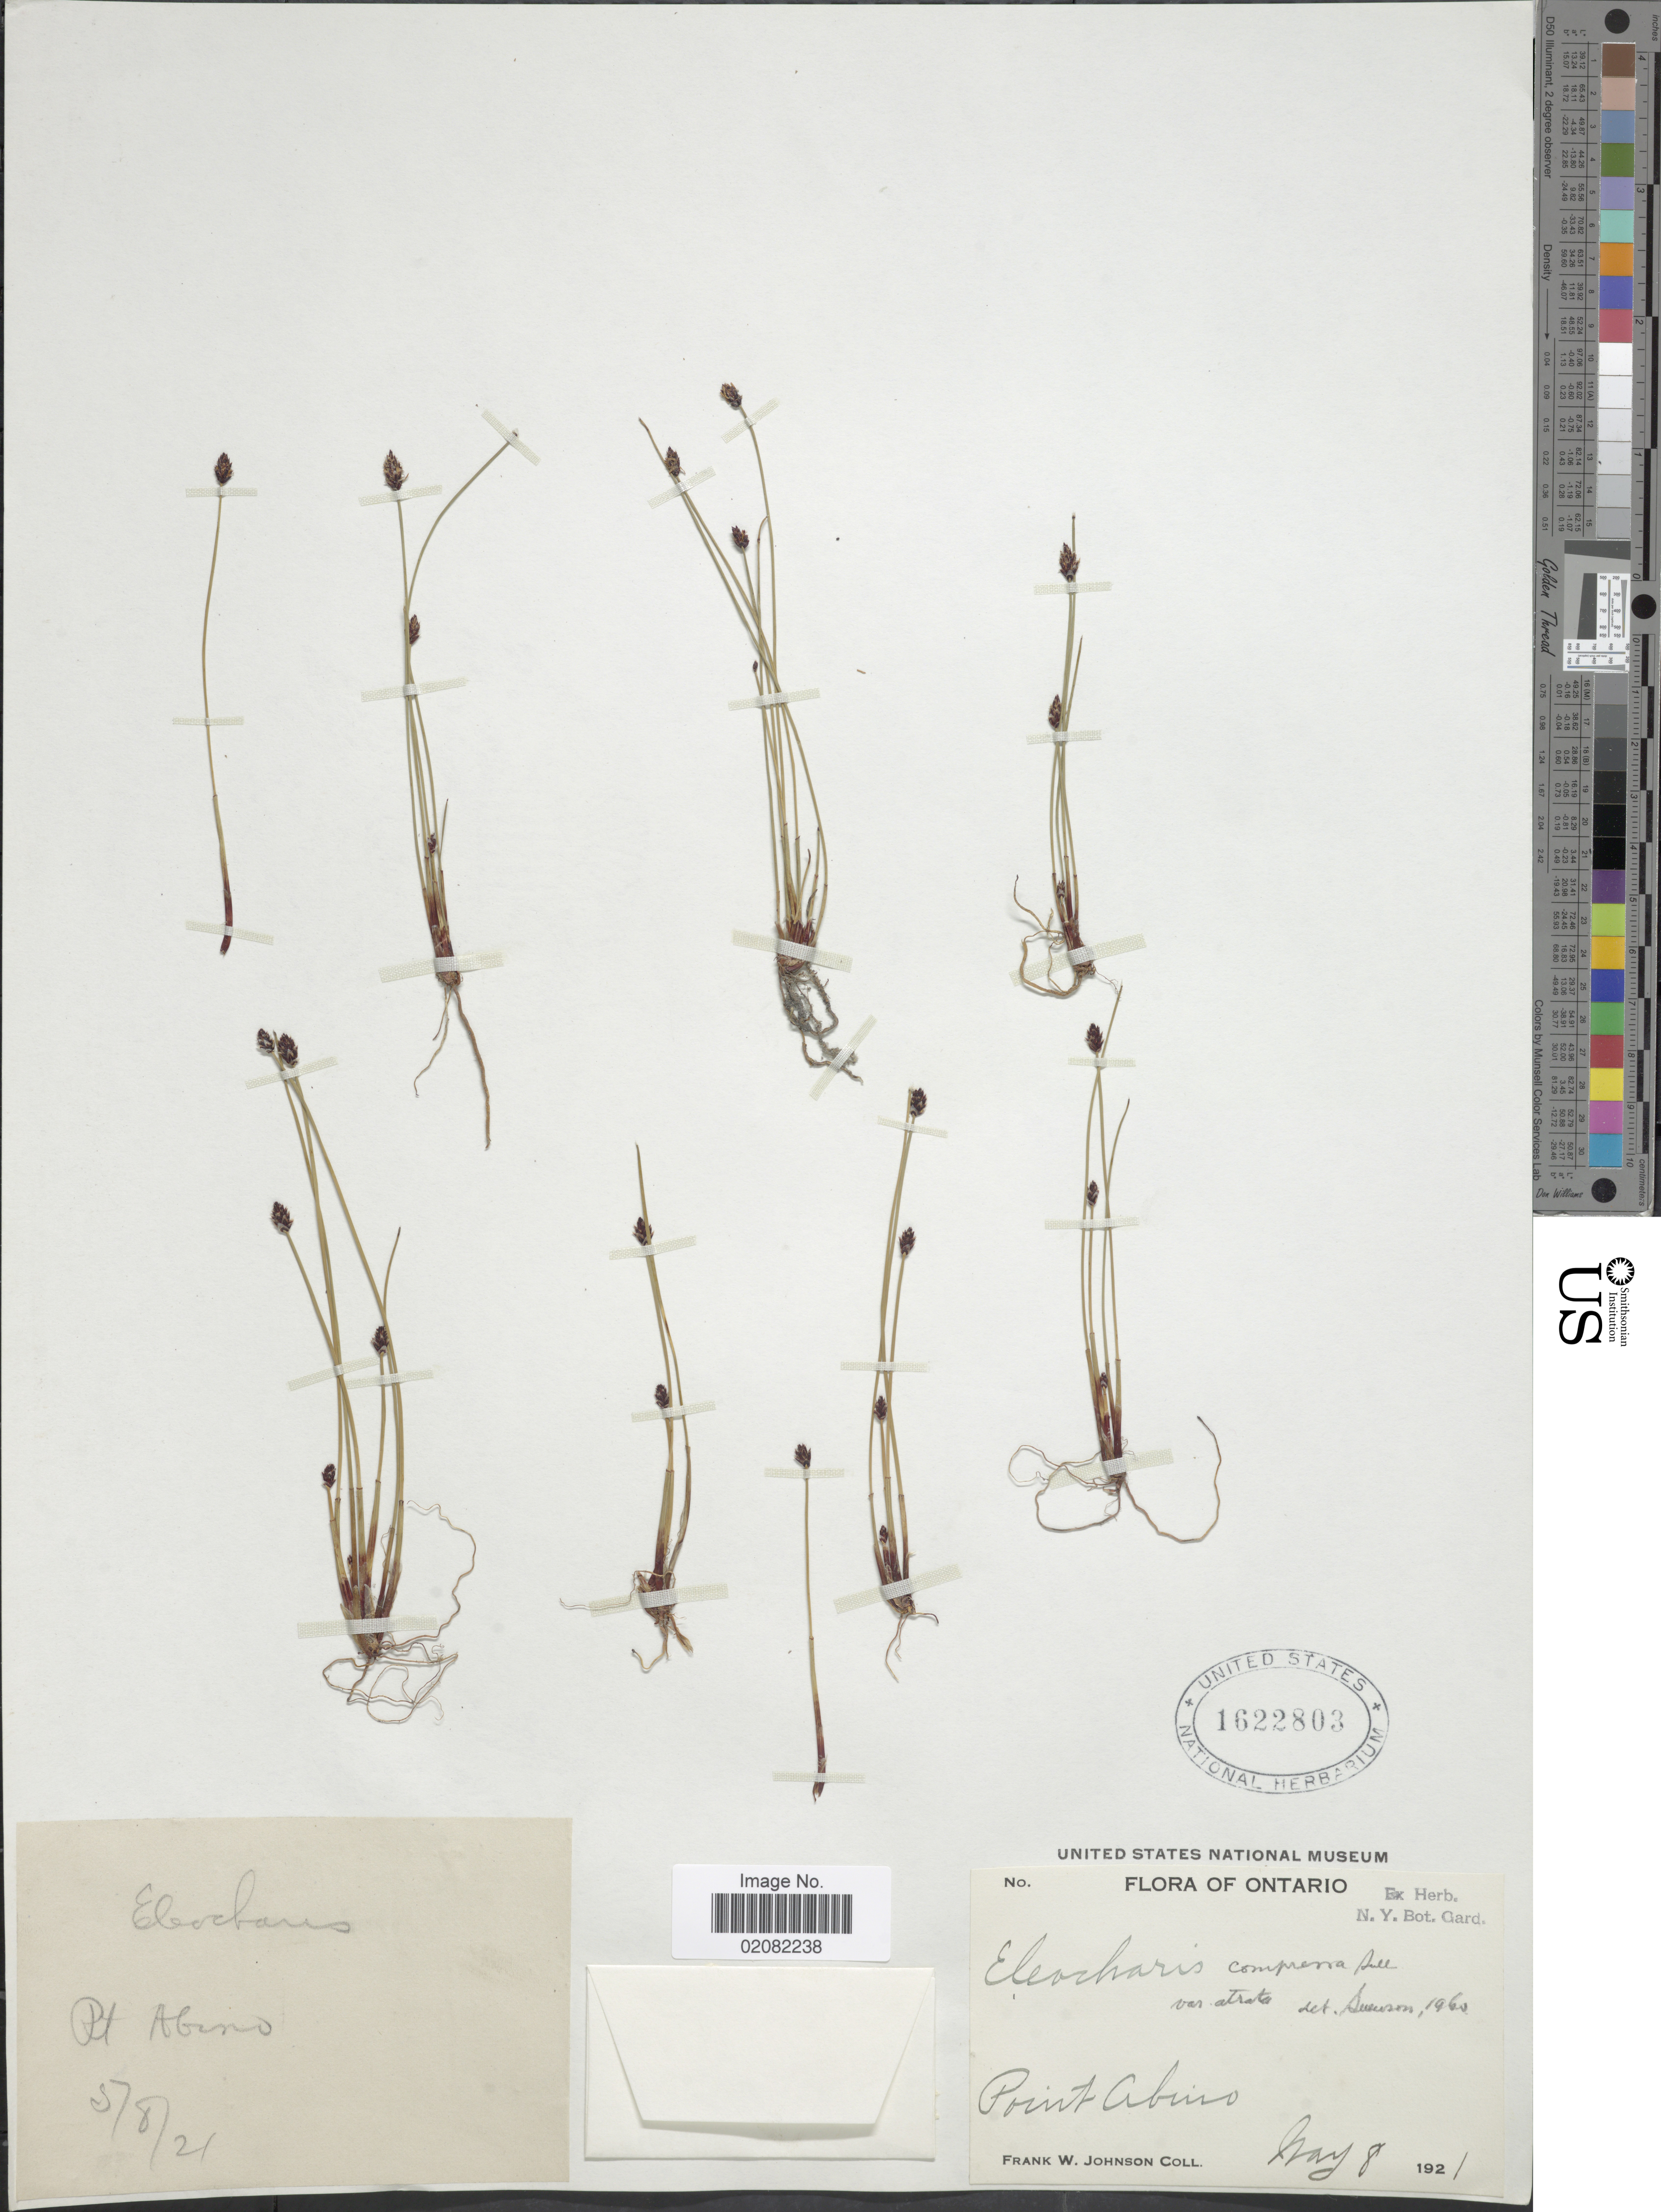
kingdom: Plantae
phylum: Tracheophyta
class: Liliopsida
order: Poales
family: Cyperaceae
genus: Eleocharis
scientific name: Eleocharis compressa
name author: Sull.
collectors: F. W. Johnson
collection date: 1921-05-08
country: Canada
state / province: Ontario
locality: Point Abino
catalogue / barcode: US 1622803